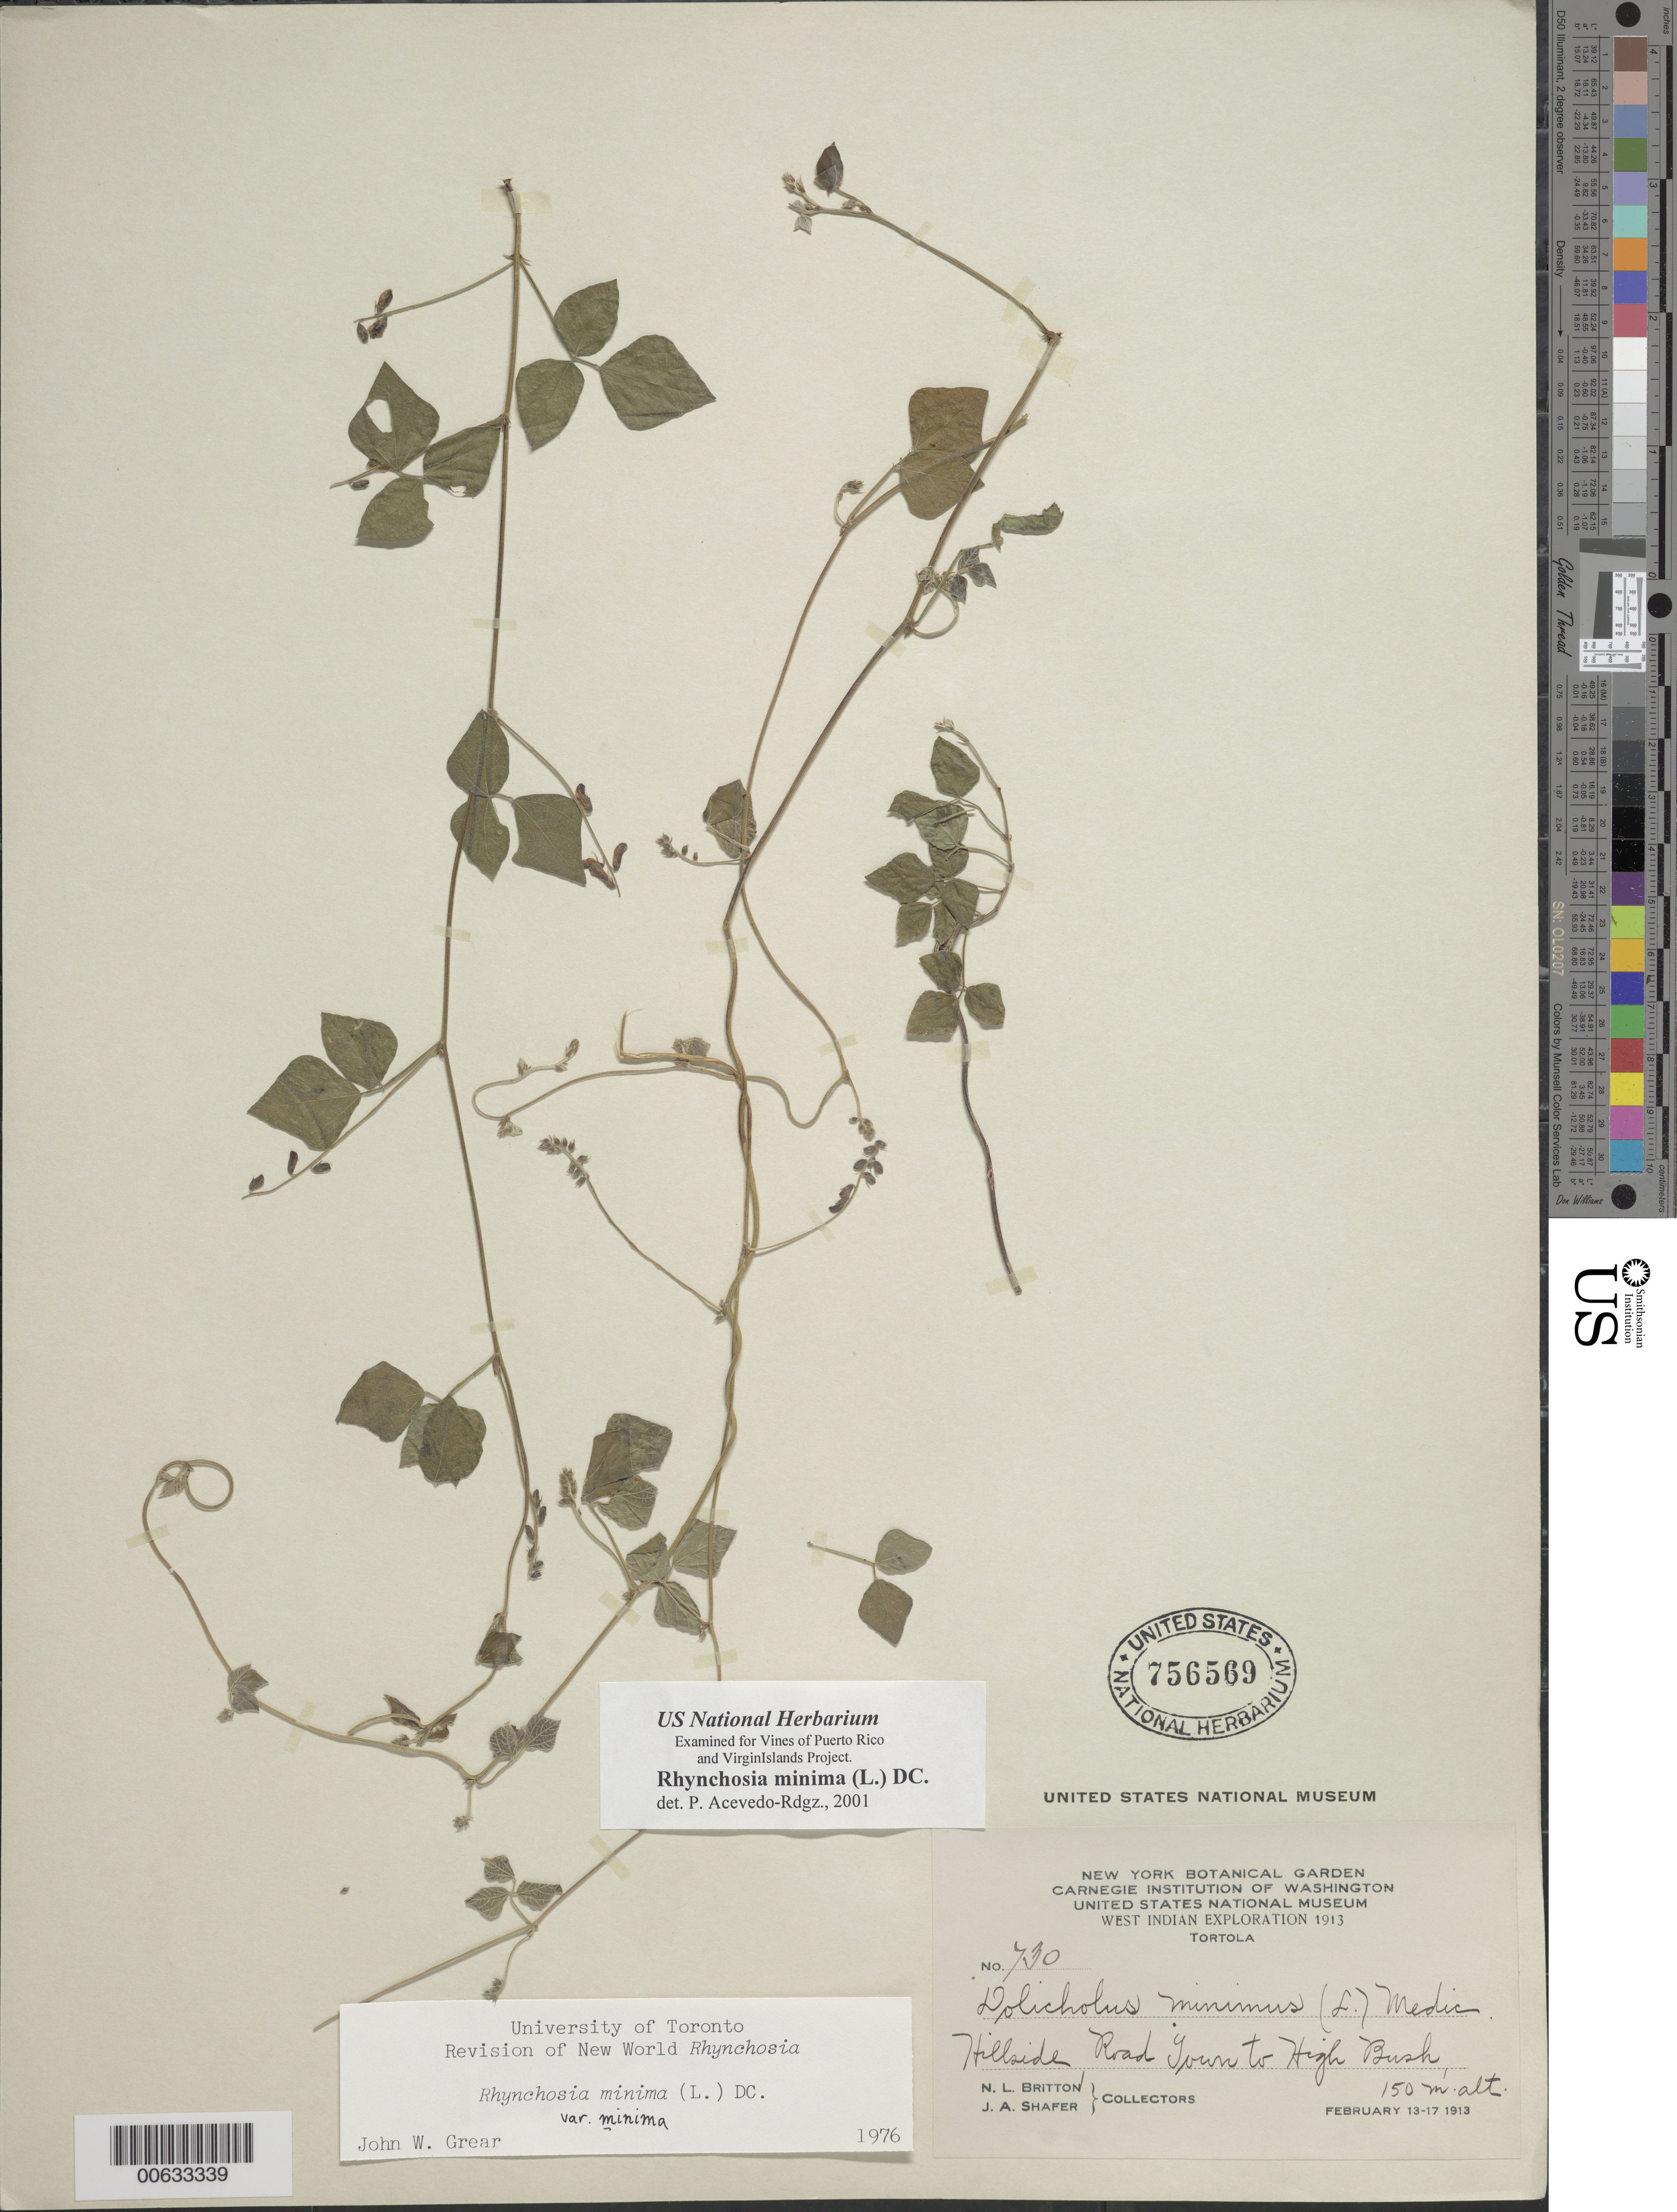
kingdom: Plantae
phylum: Tracheophyta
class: Magnoliopsida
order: Fabales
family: Fabaceae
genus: Rhynchosia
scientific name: Rhynchosia minima var. minima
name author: (L.) DC.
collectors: N. Britton & J. A. Shafer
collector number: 730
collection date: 1913-02-13/1913-02-17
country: British Virgin Islands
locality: West Indian, Tortola, Hillside Road Town to High Bush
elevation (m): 150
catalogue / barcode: US 756569